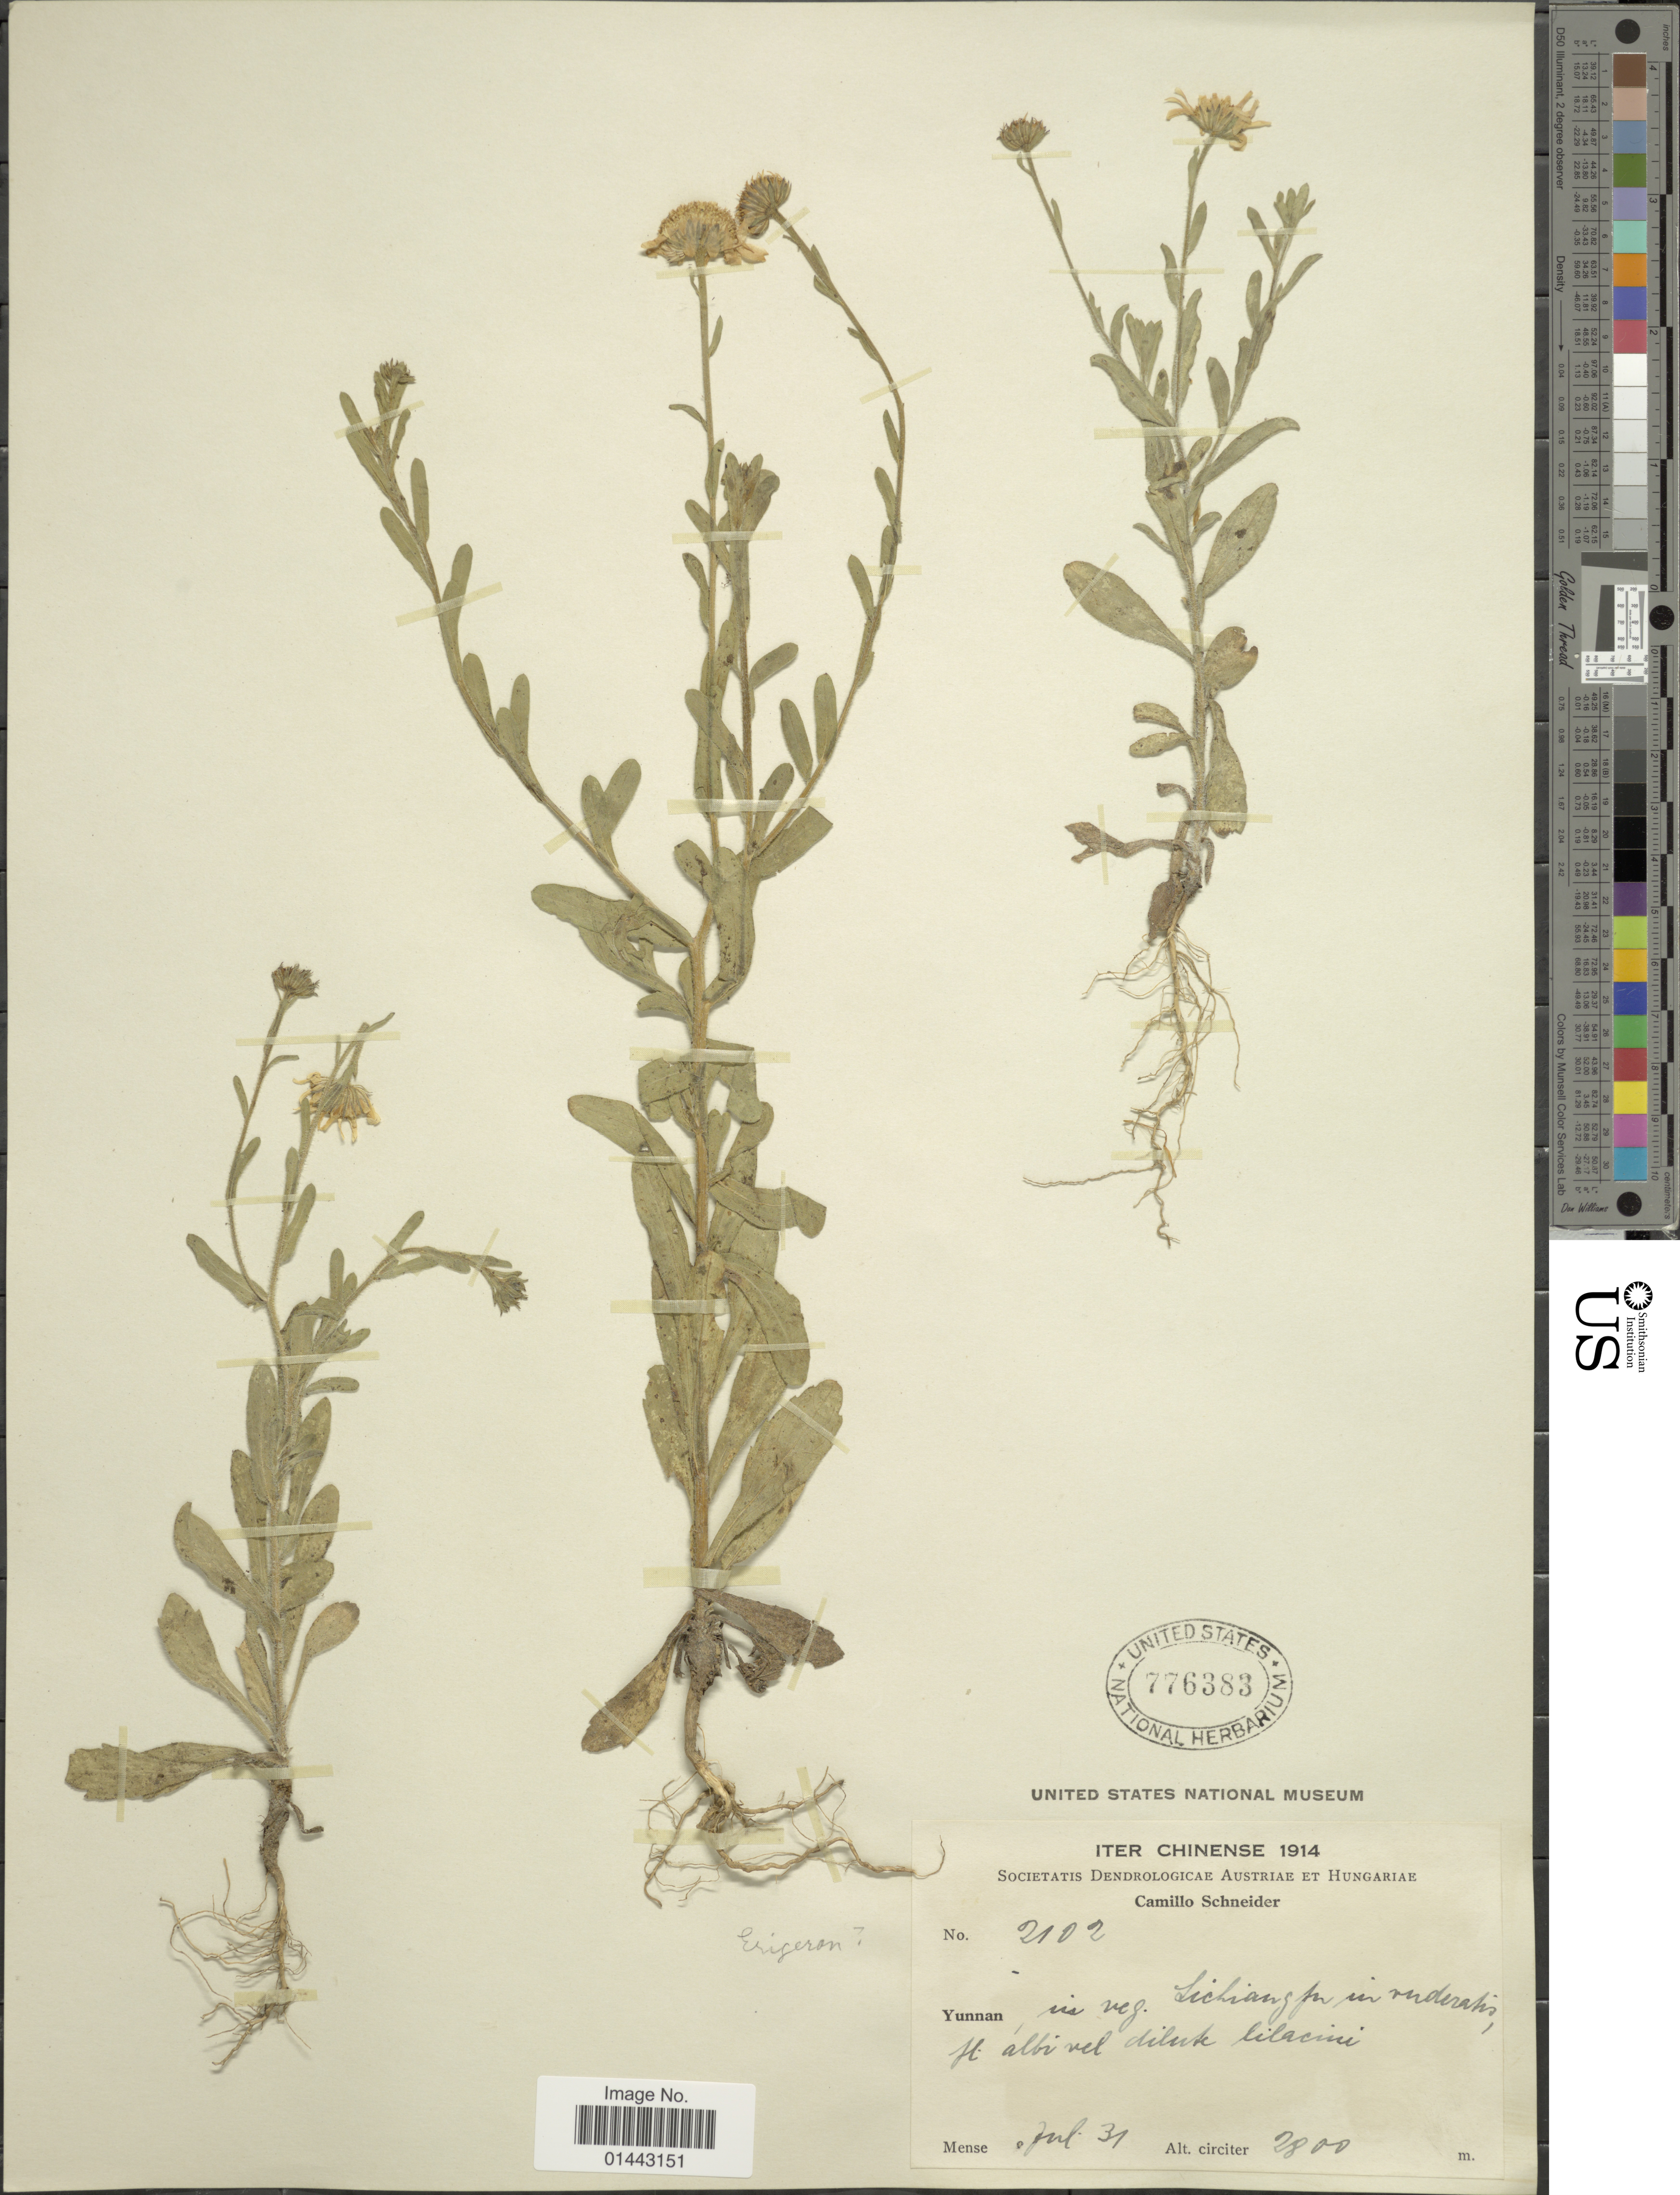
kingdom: Plantae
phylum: Tracheophyta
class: Magnoliopsida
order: Asterales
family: Asteraceae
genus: Erigeron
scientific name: Erigeron sp.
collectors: C. K. Schneider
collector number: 2102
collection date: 1914-07-31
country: China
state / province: Yunnan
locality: In reg. Lichiang fu in verderatis fl. albi vel diluk lilacini. [interpreted]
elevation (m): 2800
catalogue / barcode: US 776383